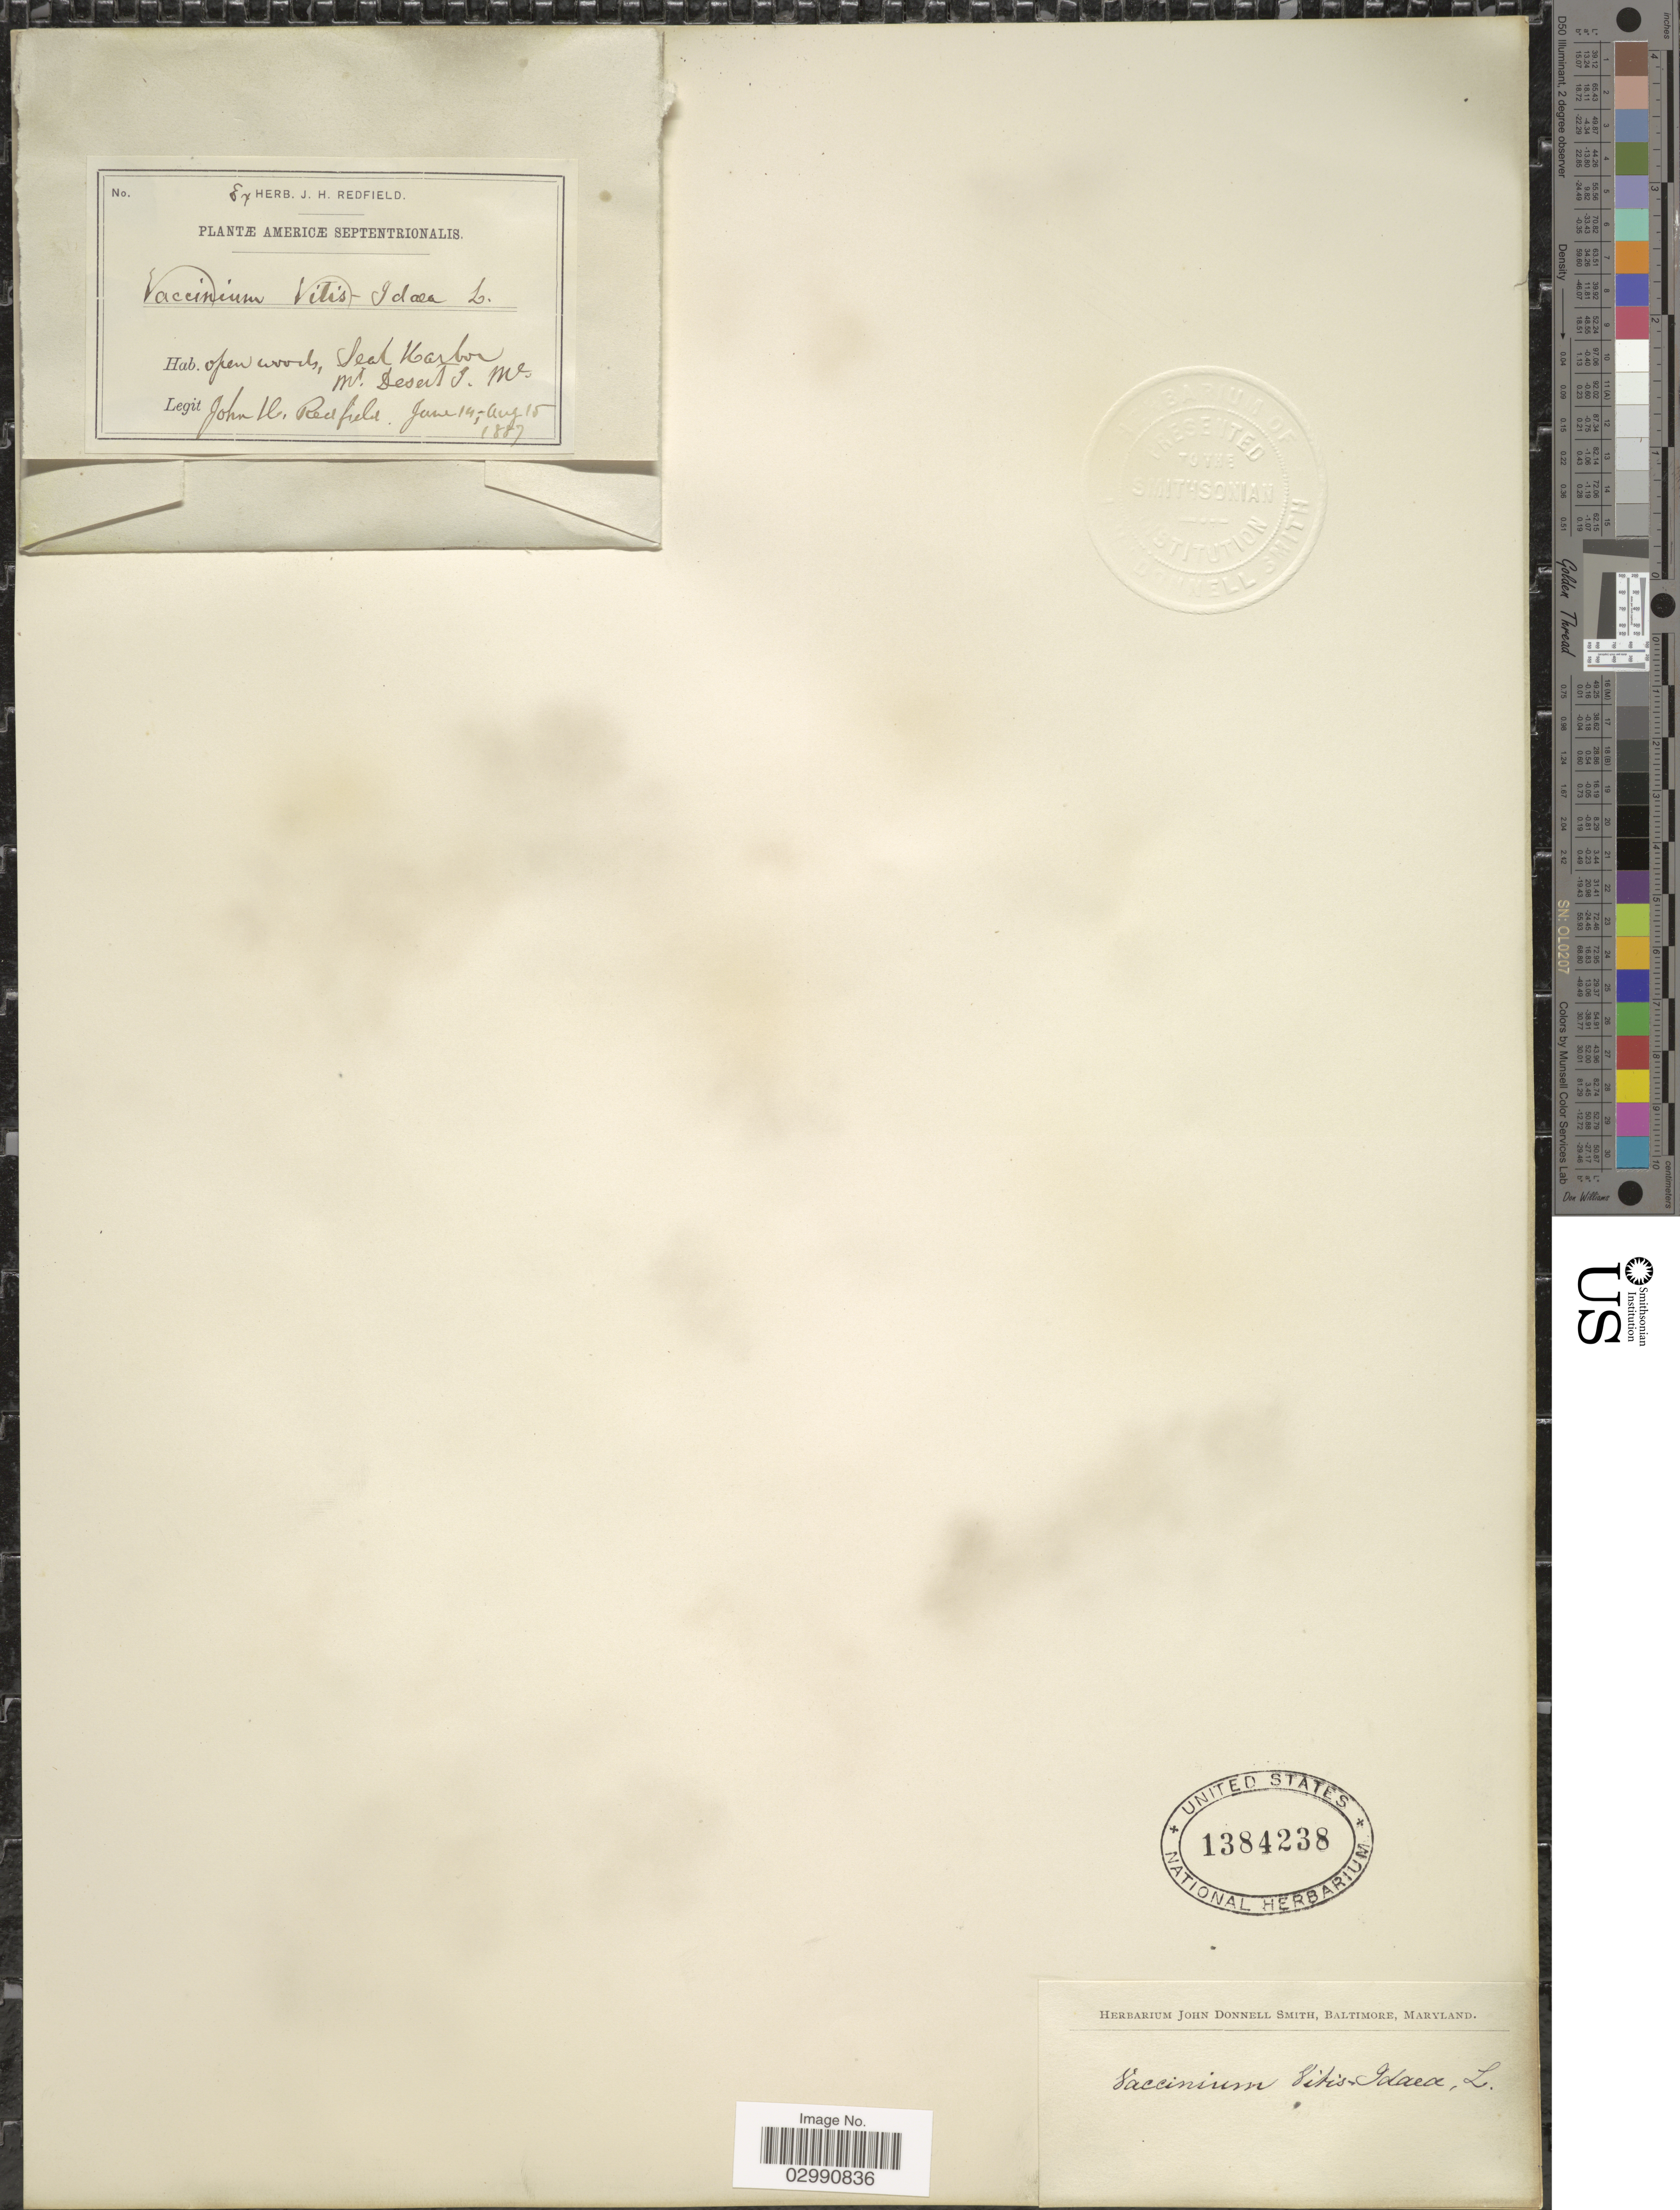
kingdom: Plantae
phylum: Tracheophyta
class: Magnoliopsida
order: Ericales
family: Ericaceae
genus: Vaccinium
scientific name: Vaccinium vitis-idaea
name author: L.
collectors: J. Redfield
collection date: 1887-06-19/1887-08-15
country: United States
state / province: Maine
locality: Seal Harbor, Mt. Desert I.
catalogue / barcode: US 1384238